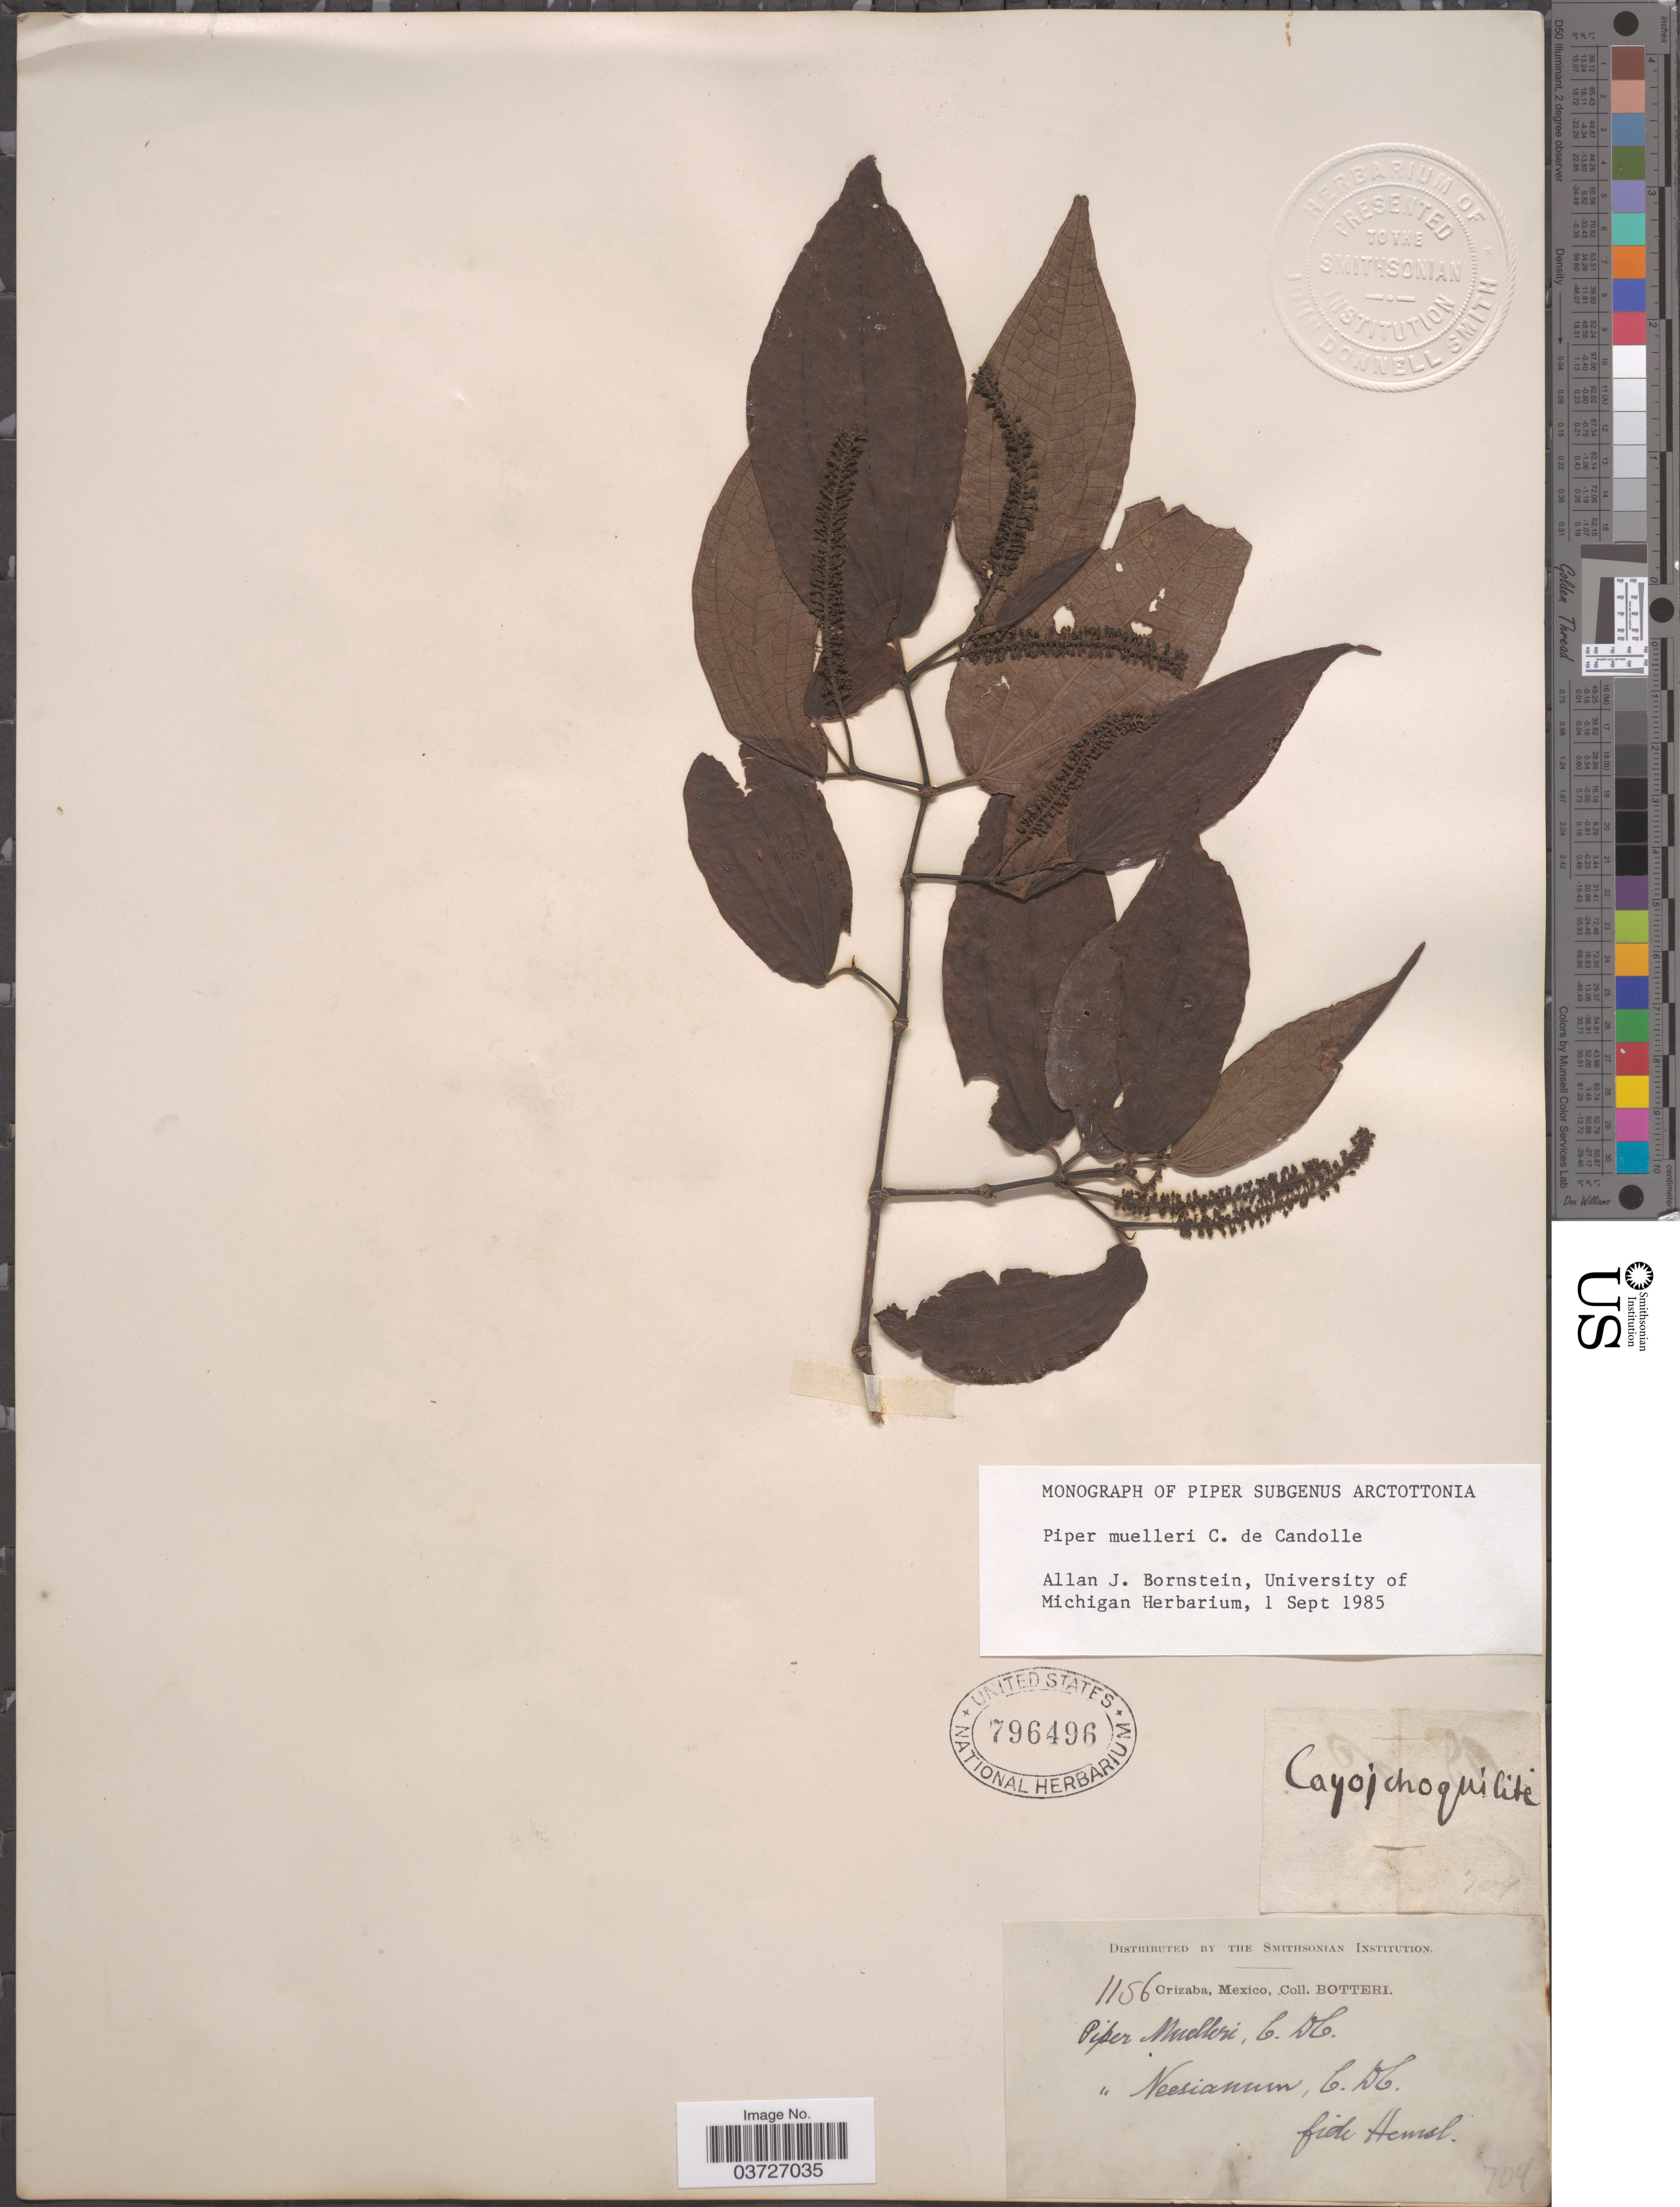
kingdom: Plantae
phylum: Tracheophyta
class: Magnoliopsida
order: Piperales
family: Piperaceae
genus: Piper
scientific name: Piper muelleri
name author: C. DC.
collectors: -. Botteri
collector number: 1156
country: Mexico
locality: Orizaba.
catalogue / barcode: US 796496